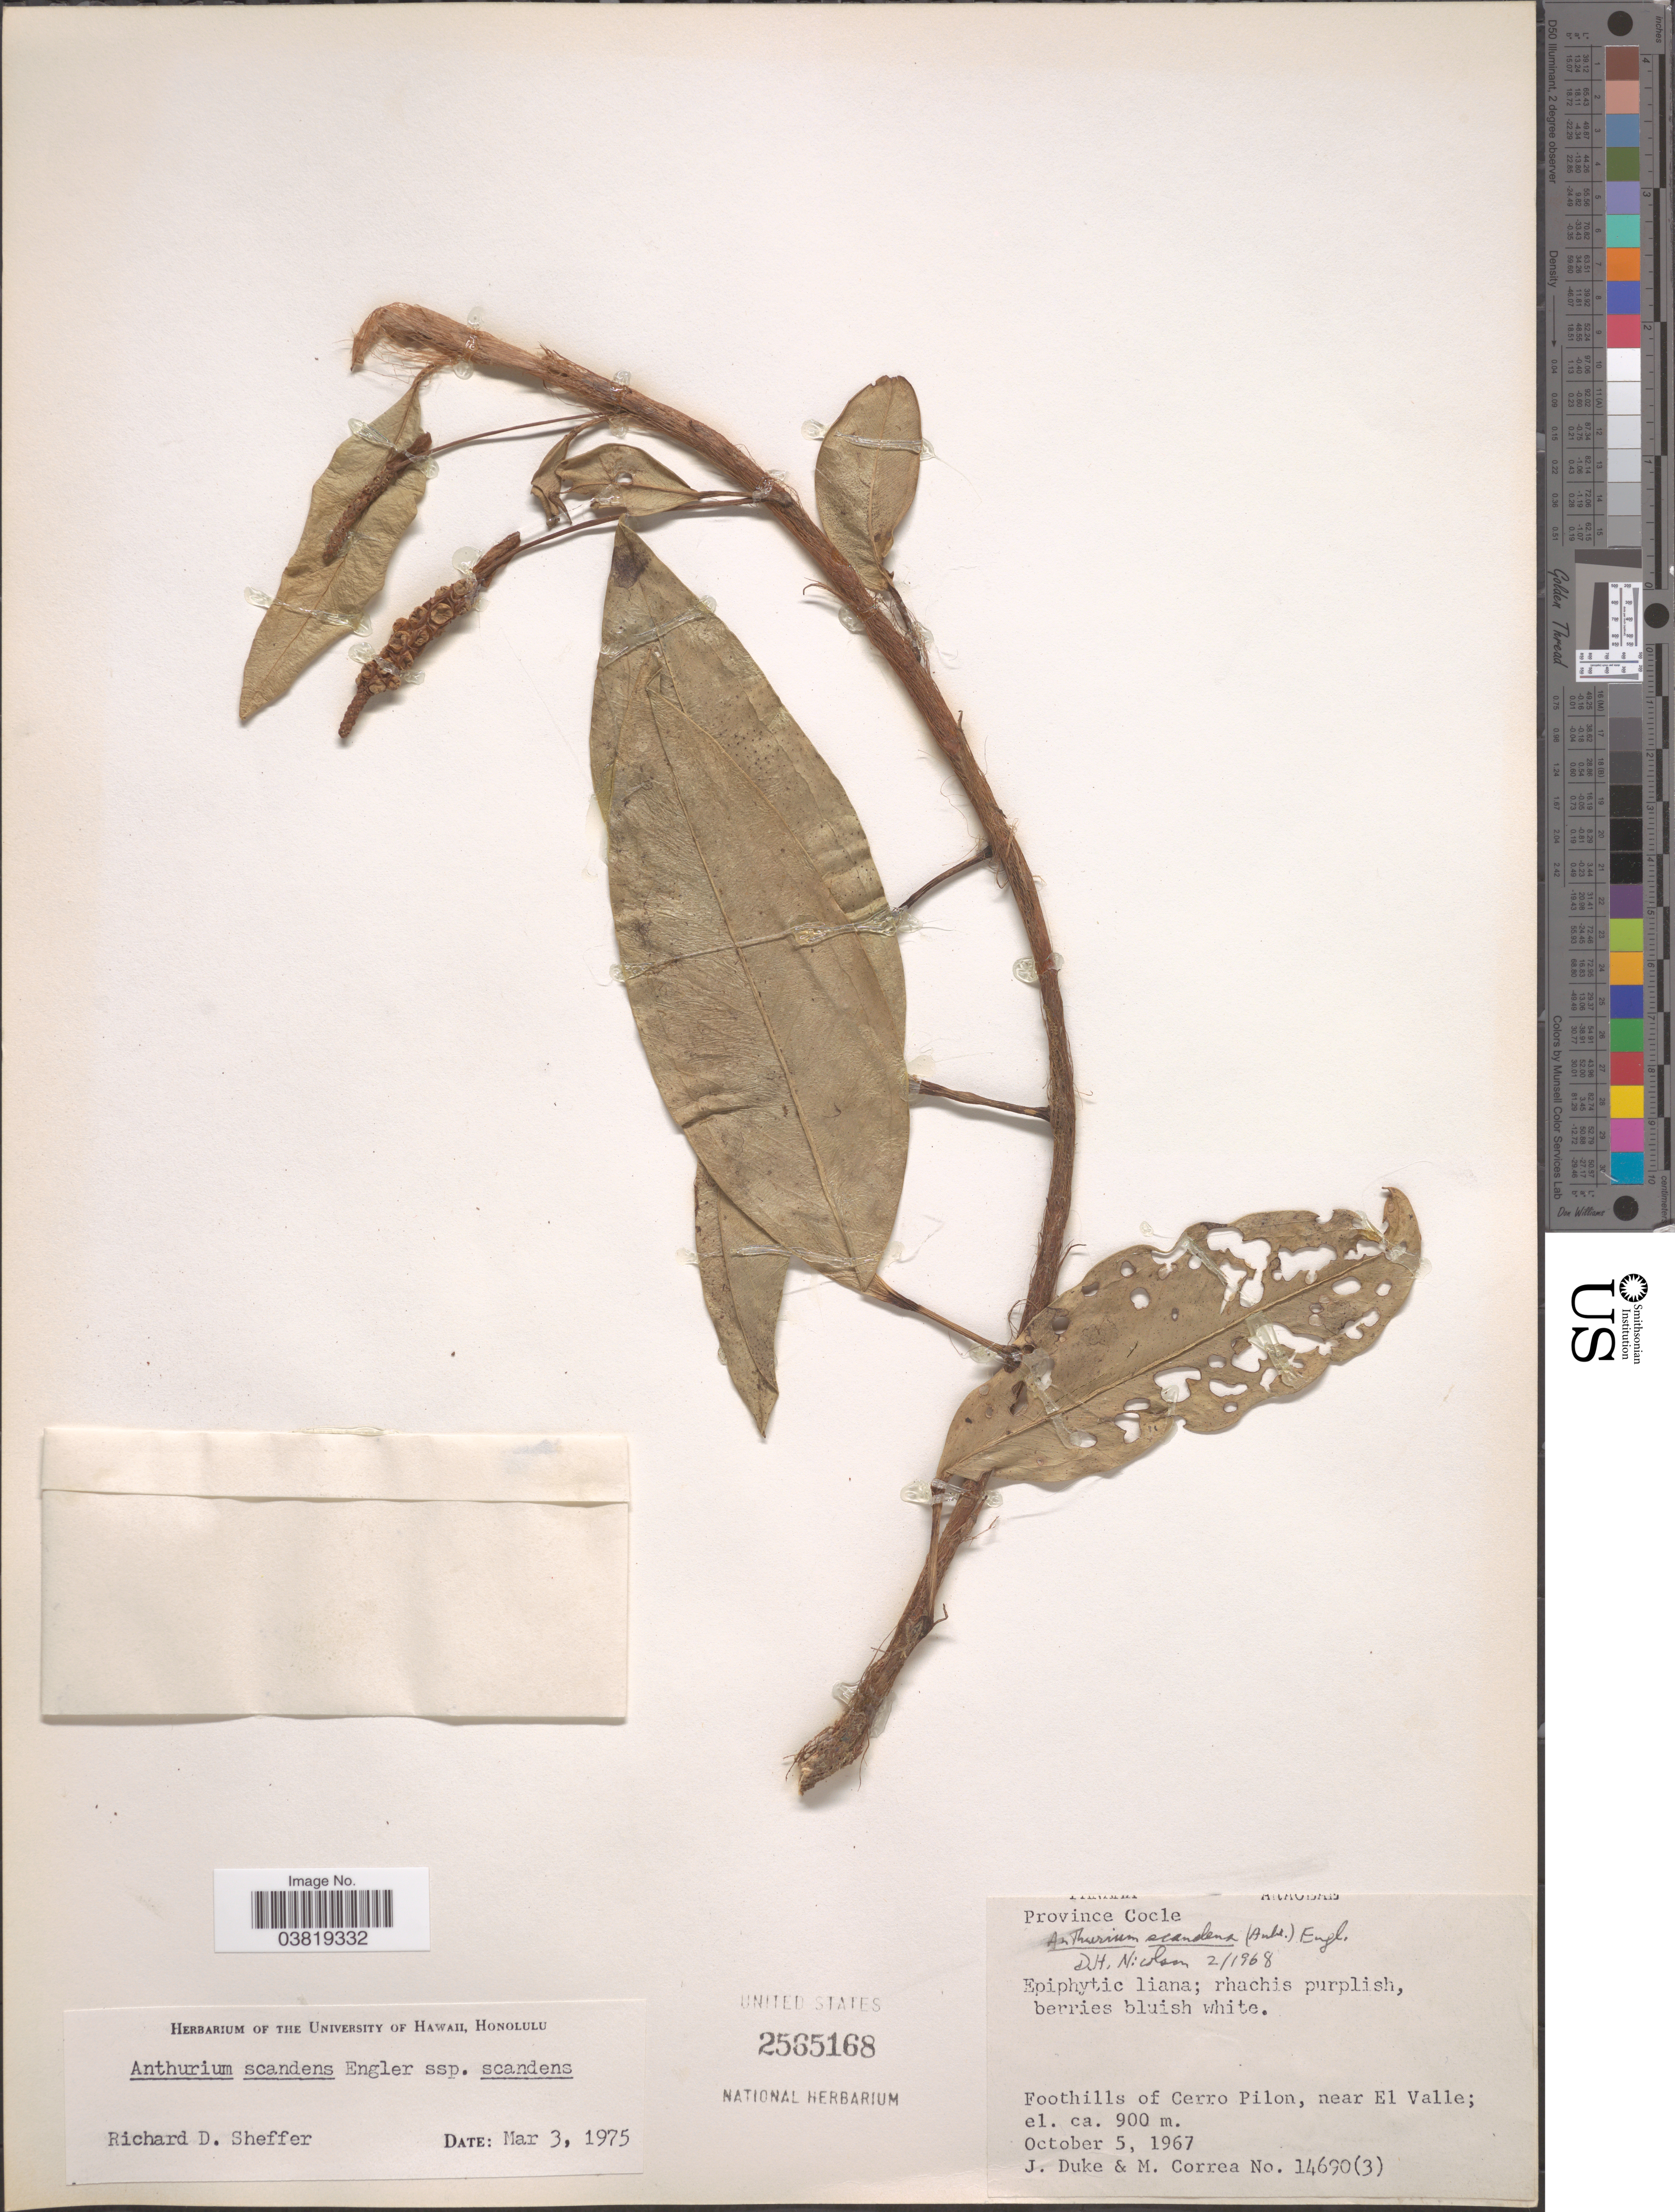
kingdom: Plantae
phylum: Tracheophyta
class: Liliopsida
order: Alismatales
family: Araceae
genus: Anthurium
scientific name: Anthurium scandens var. scandens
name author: (Aubl.) Engl.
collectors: J. A. Duke & M. Correa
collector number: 14690 (3)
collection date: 1967-10-05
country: Panama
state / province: Cocle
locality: Foothills of Cerro Pilon, near El Valle.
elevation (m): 900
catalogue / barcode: US 2565168